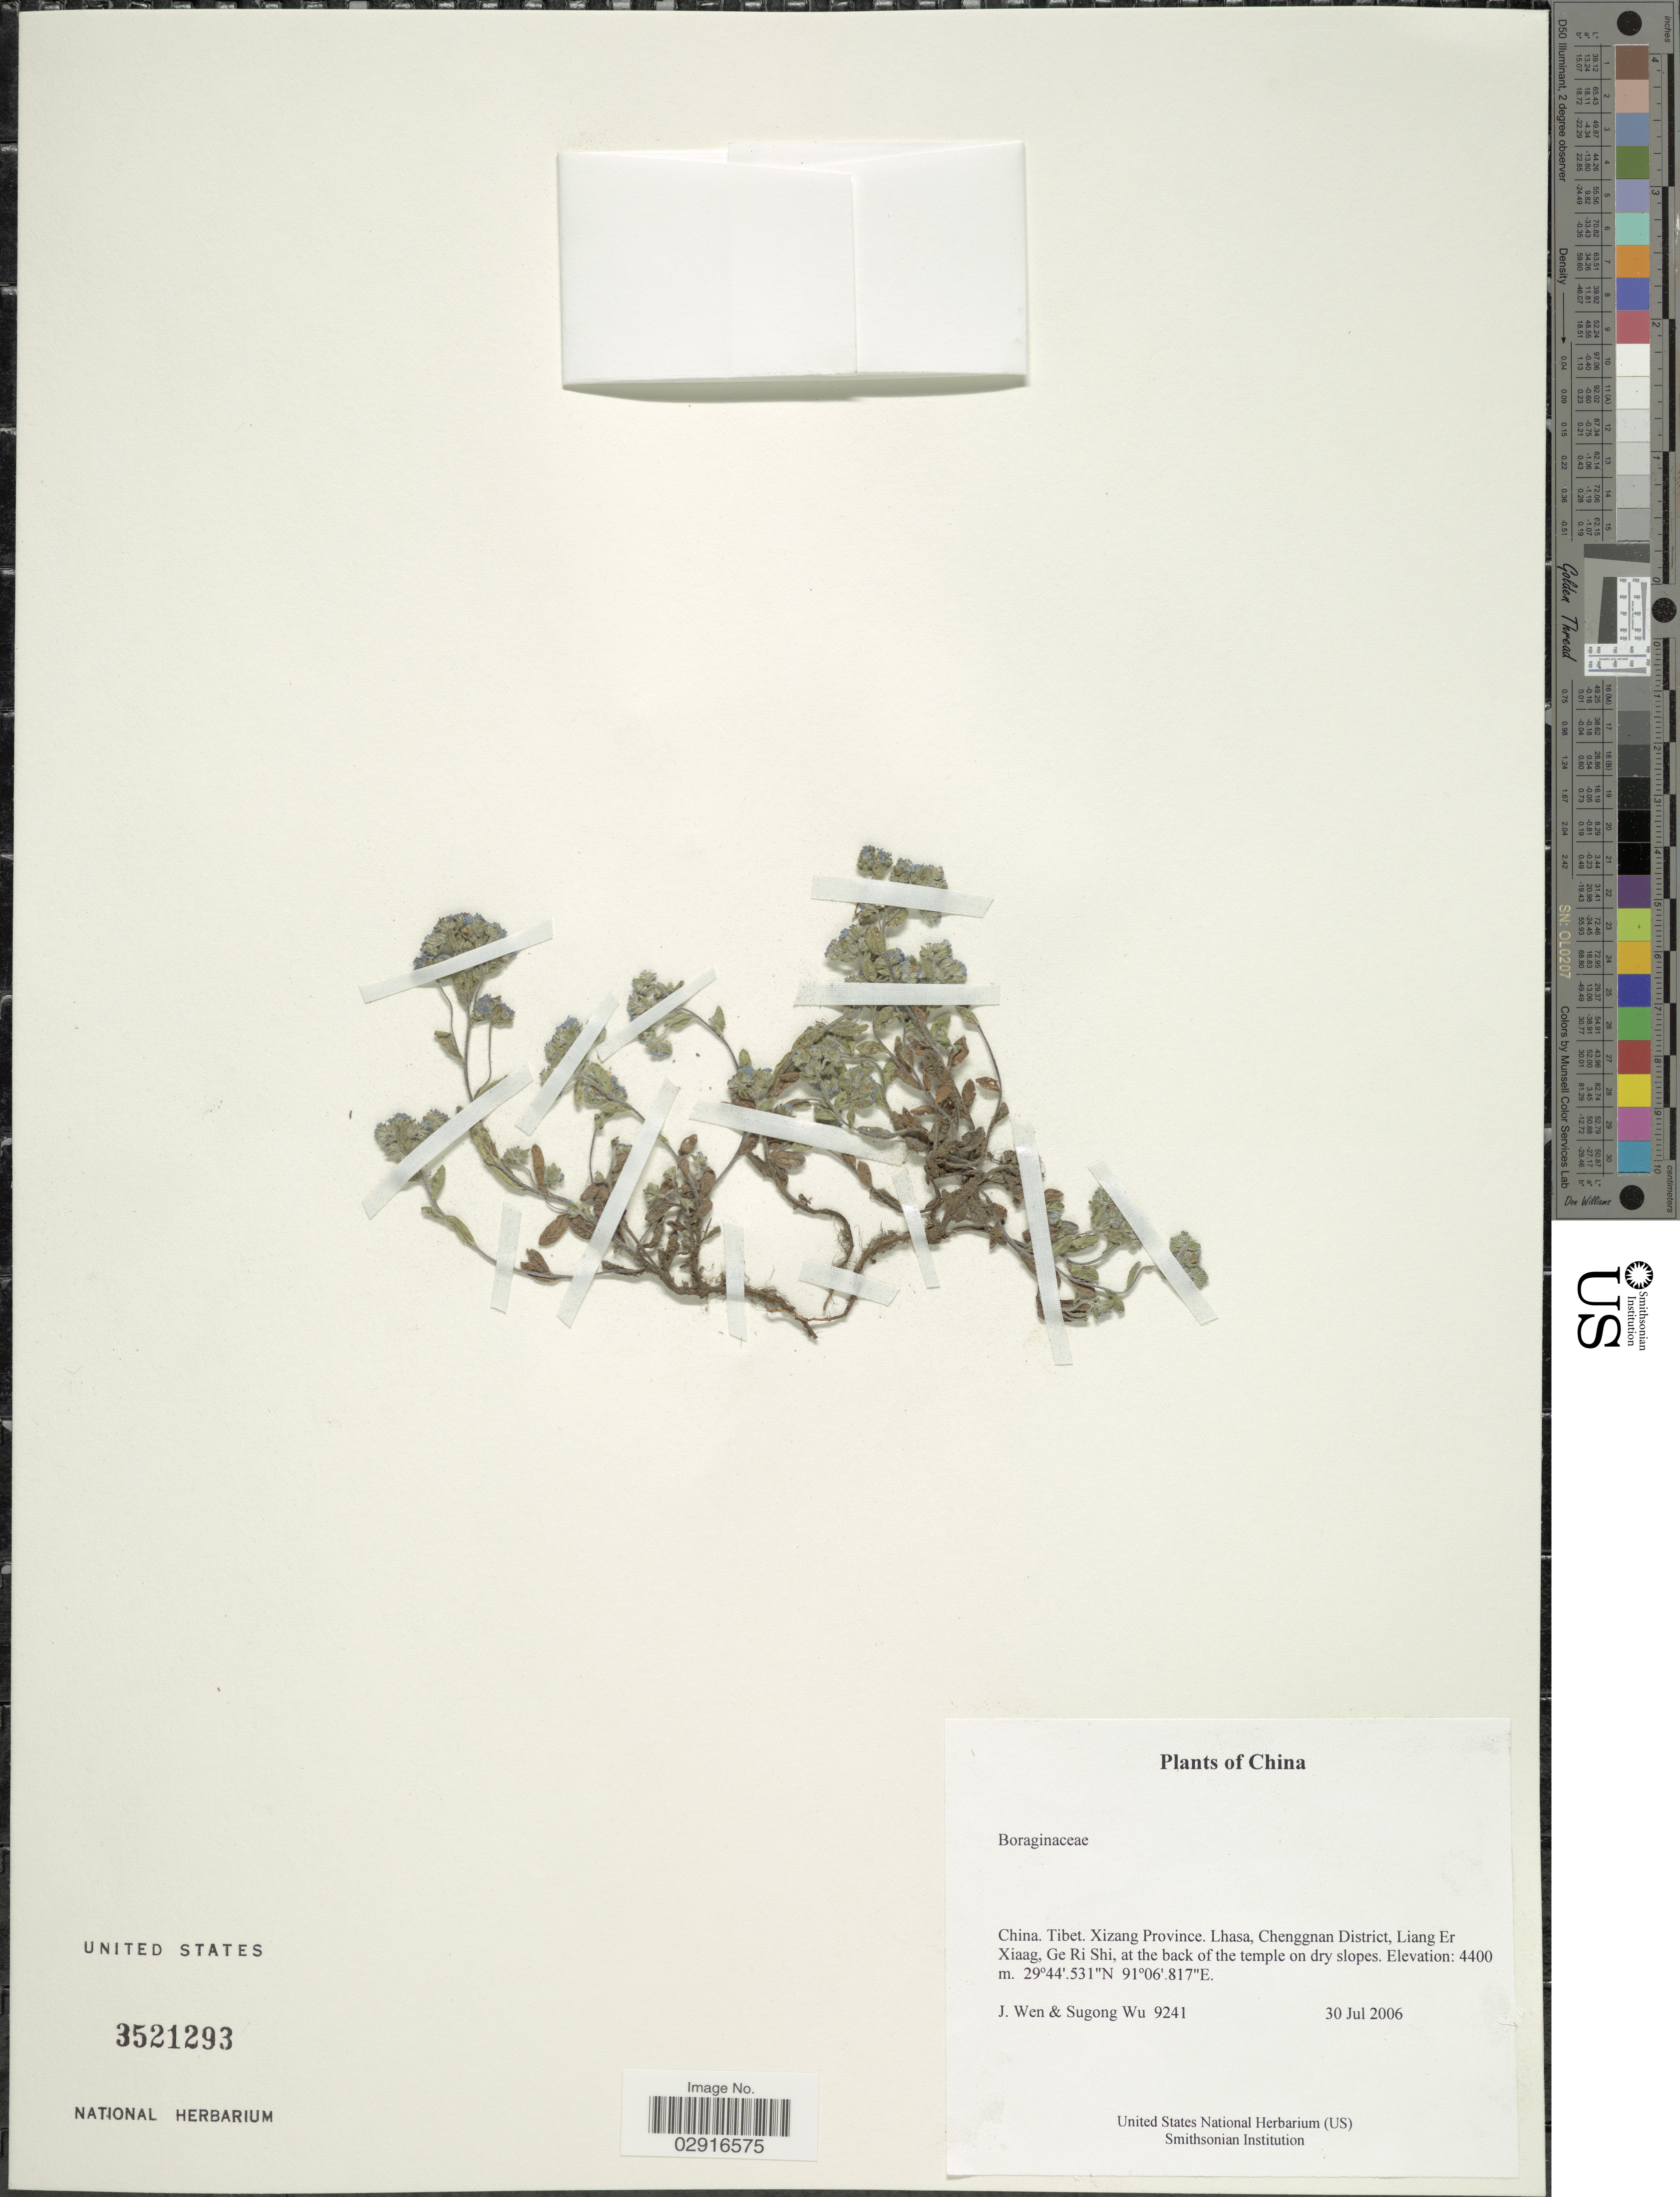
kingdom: Plantae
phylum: Tracheophyta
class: Magnoliopsida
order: Boraginales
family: Boraginaceae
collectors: J. Wen & Sugong Wu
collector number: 9241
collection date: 2006-07-30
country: China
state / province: Xizang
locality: Tibet. Xizang Province. Lhasa, Chenggnan District, Liang Er Xiaag, Ge Ri Shi, at the back of the temple on dry slopes.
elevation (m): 4400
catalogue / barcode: US 3521293